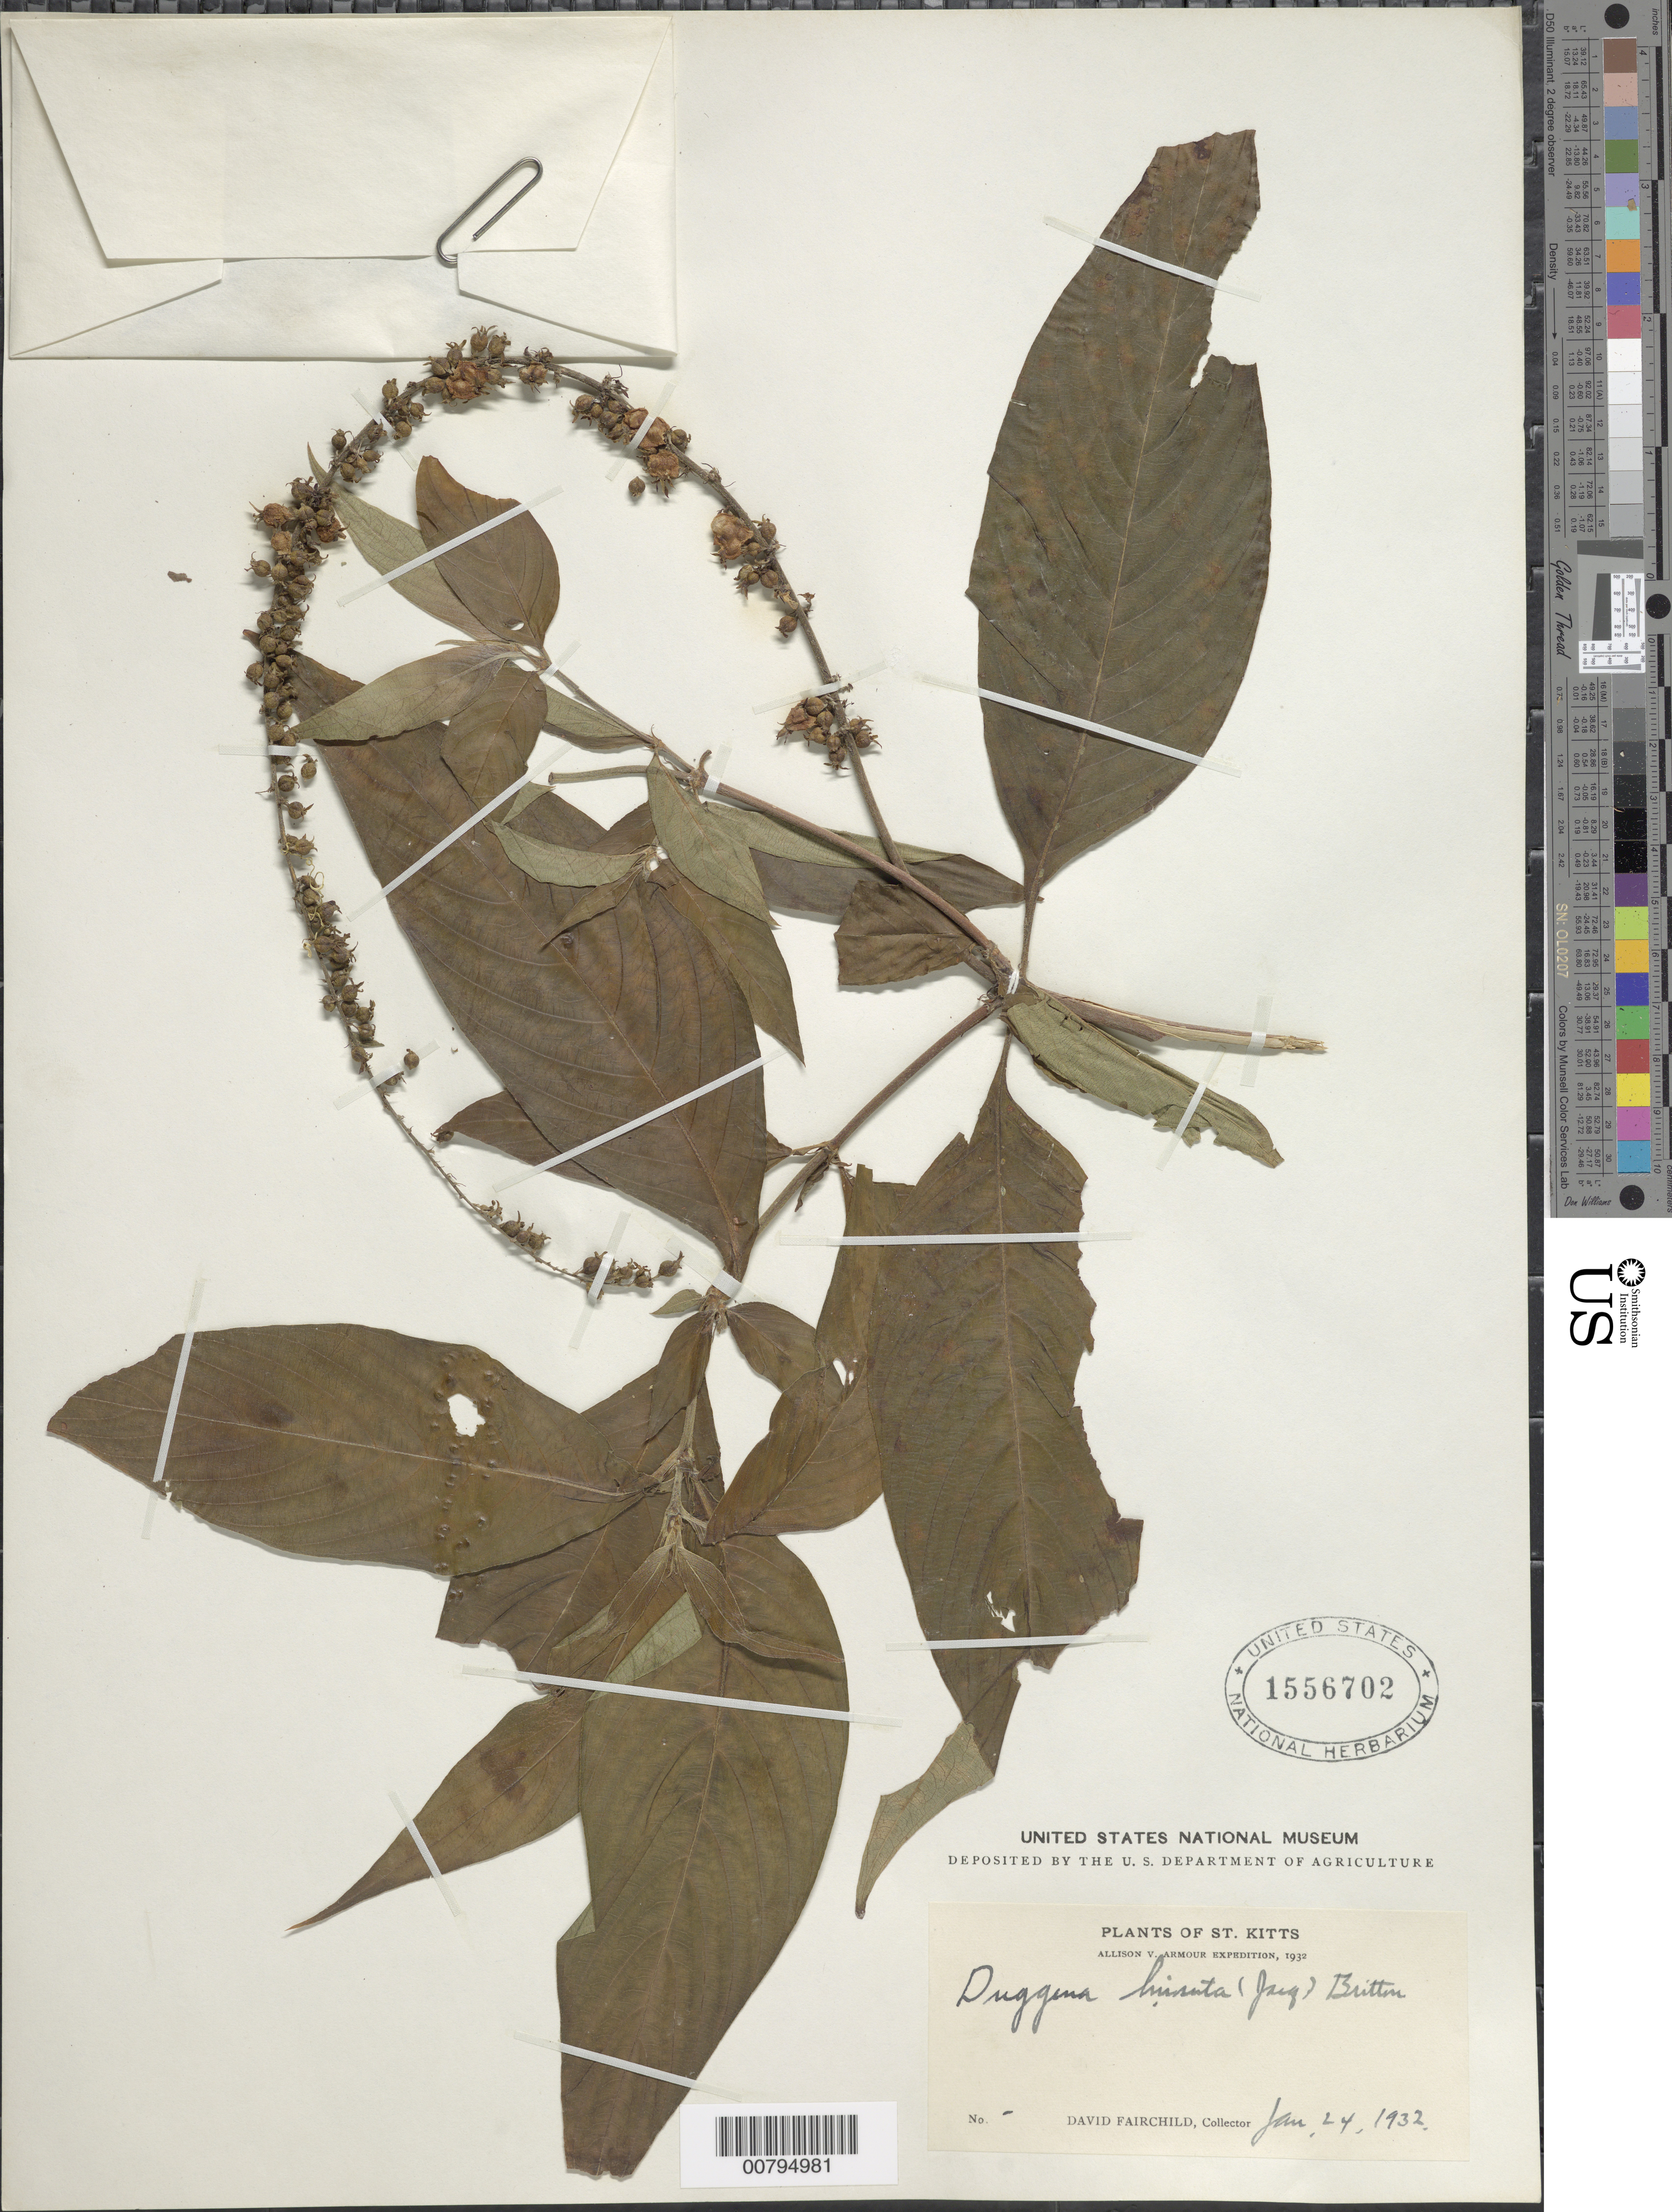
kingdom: Plantae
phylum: Tracheophyta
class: Magnoliopsida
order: Gentianales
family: Rubiaceae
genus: Gonzalagunia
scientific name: Gonzalagunia hirsuta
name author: Schum.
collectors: D. Fairchild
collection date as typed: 24 Jan 1932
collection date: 1932-01-24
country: St. Christopher-Nevis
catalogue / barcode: US 1556702